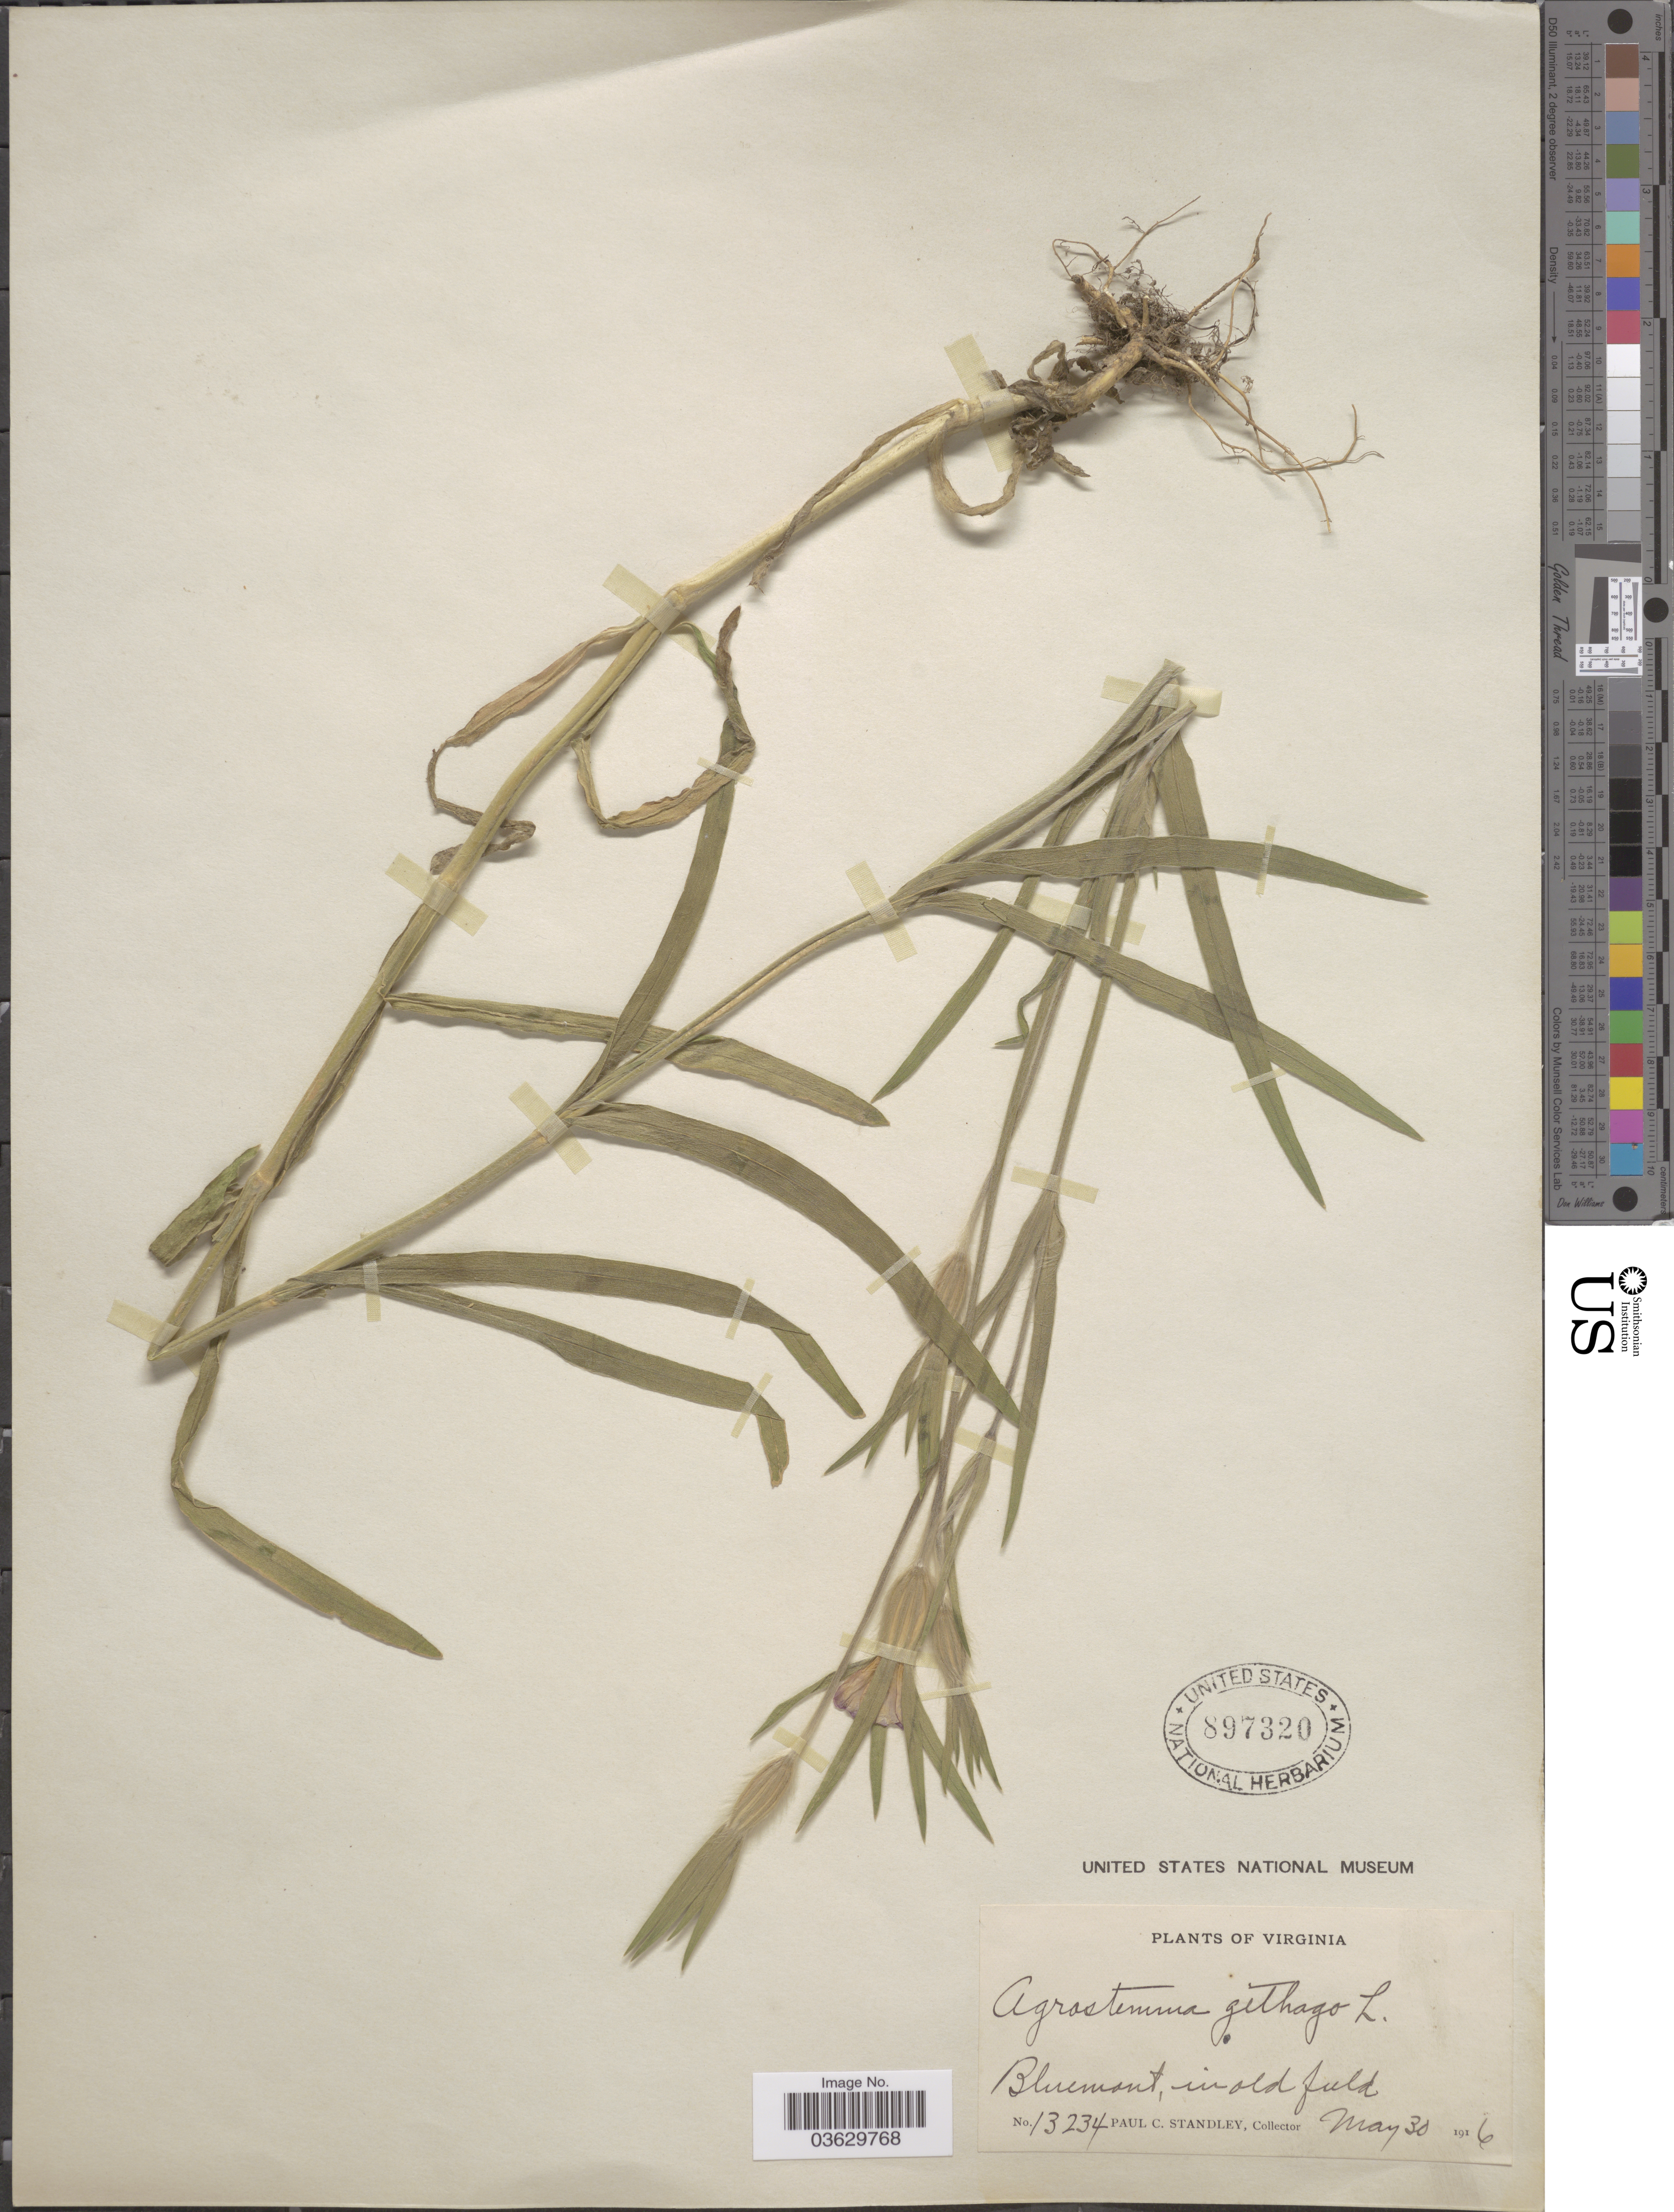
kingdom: Plantae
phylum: Tracheophyta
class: Magnoliopsida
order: Caryophyllales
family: Caryophyllaceae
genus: Agrostemma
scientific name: Agrostemma sp.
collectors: P. C. Standley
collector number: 13234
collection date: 1916-05-30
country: United States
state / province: Virginia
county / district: Loudoun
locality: Bluemont, in old field.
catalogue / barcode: US 897320